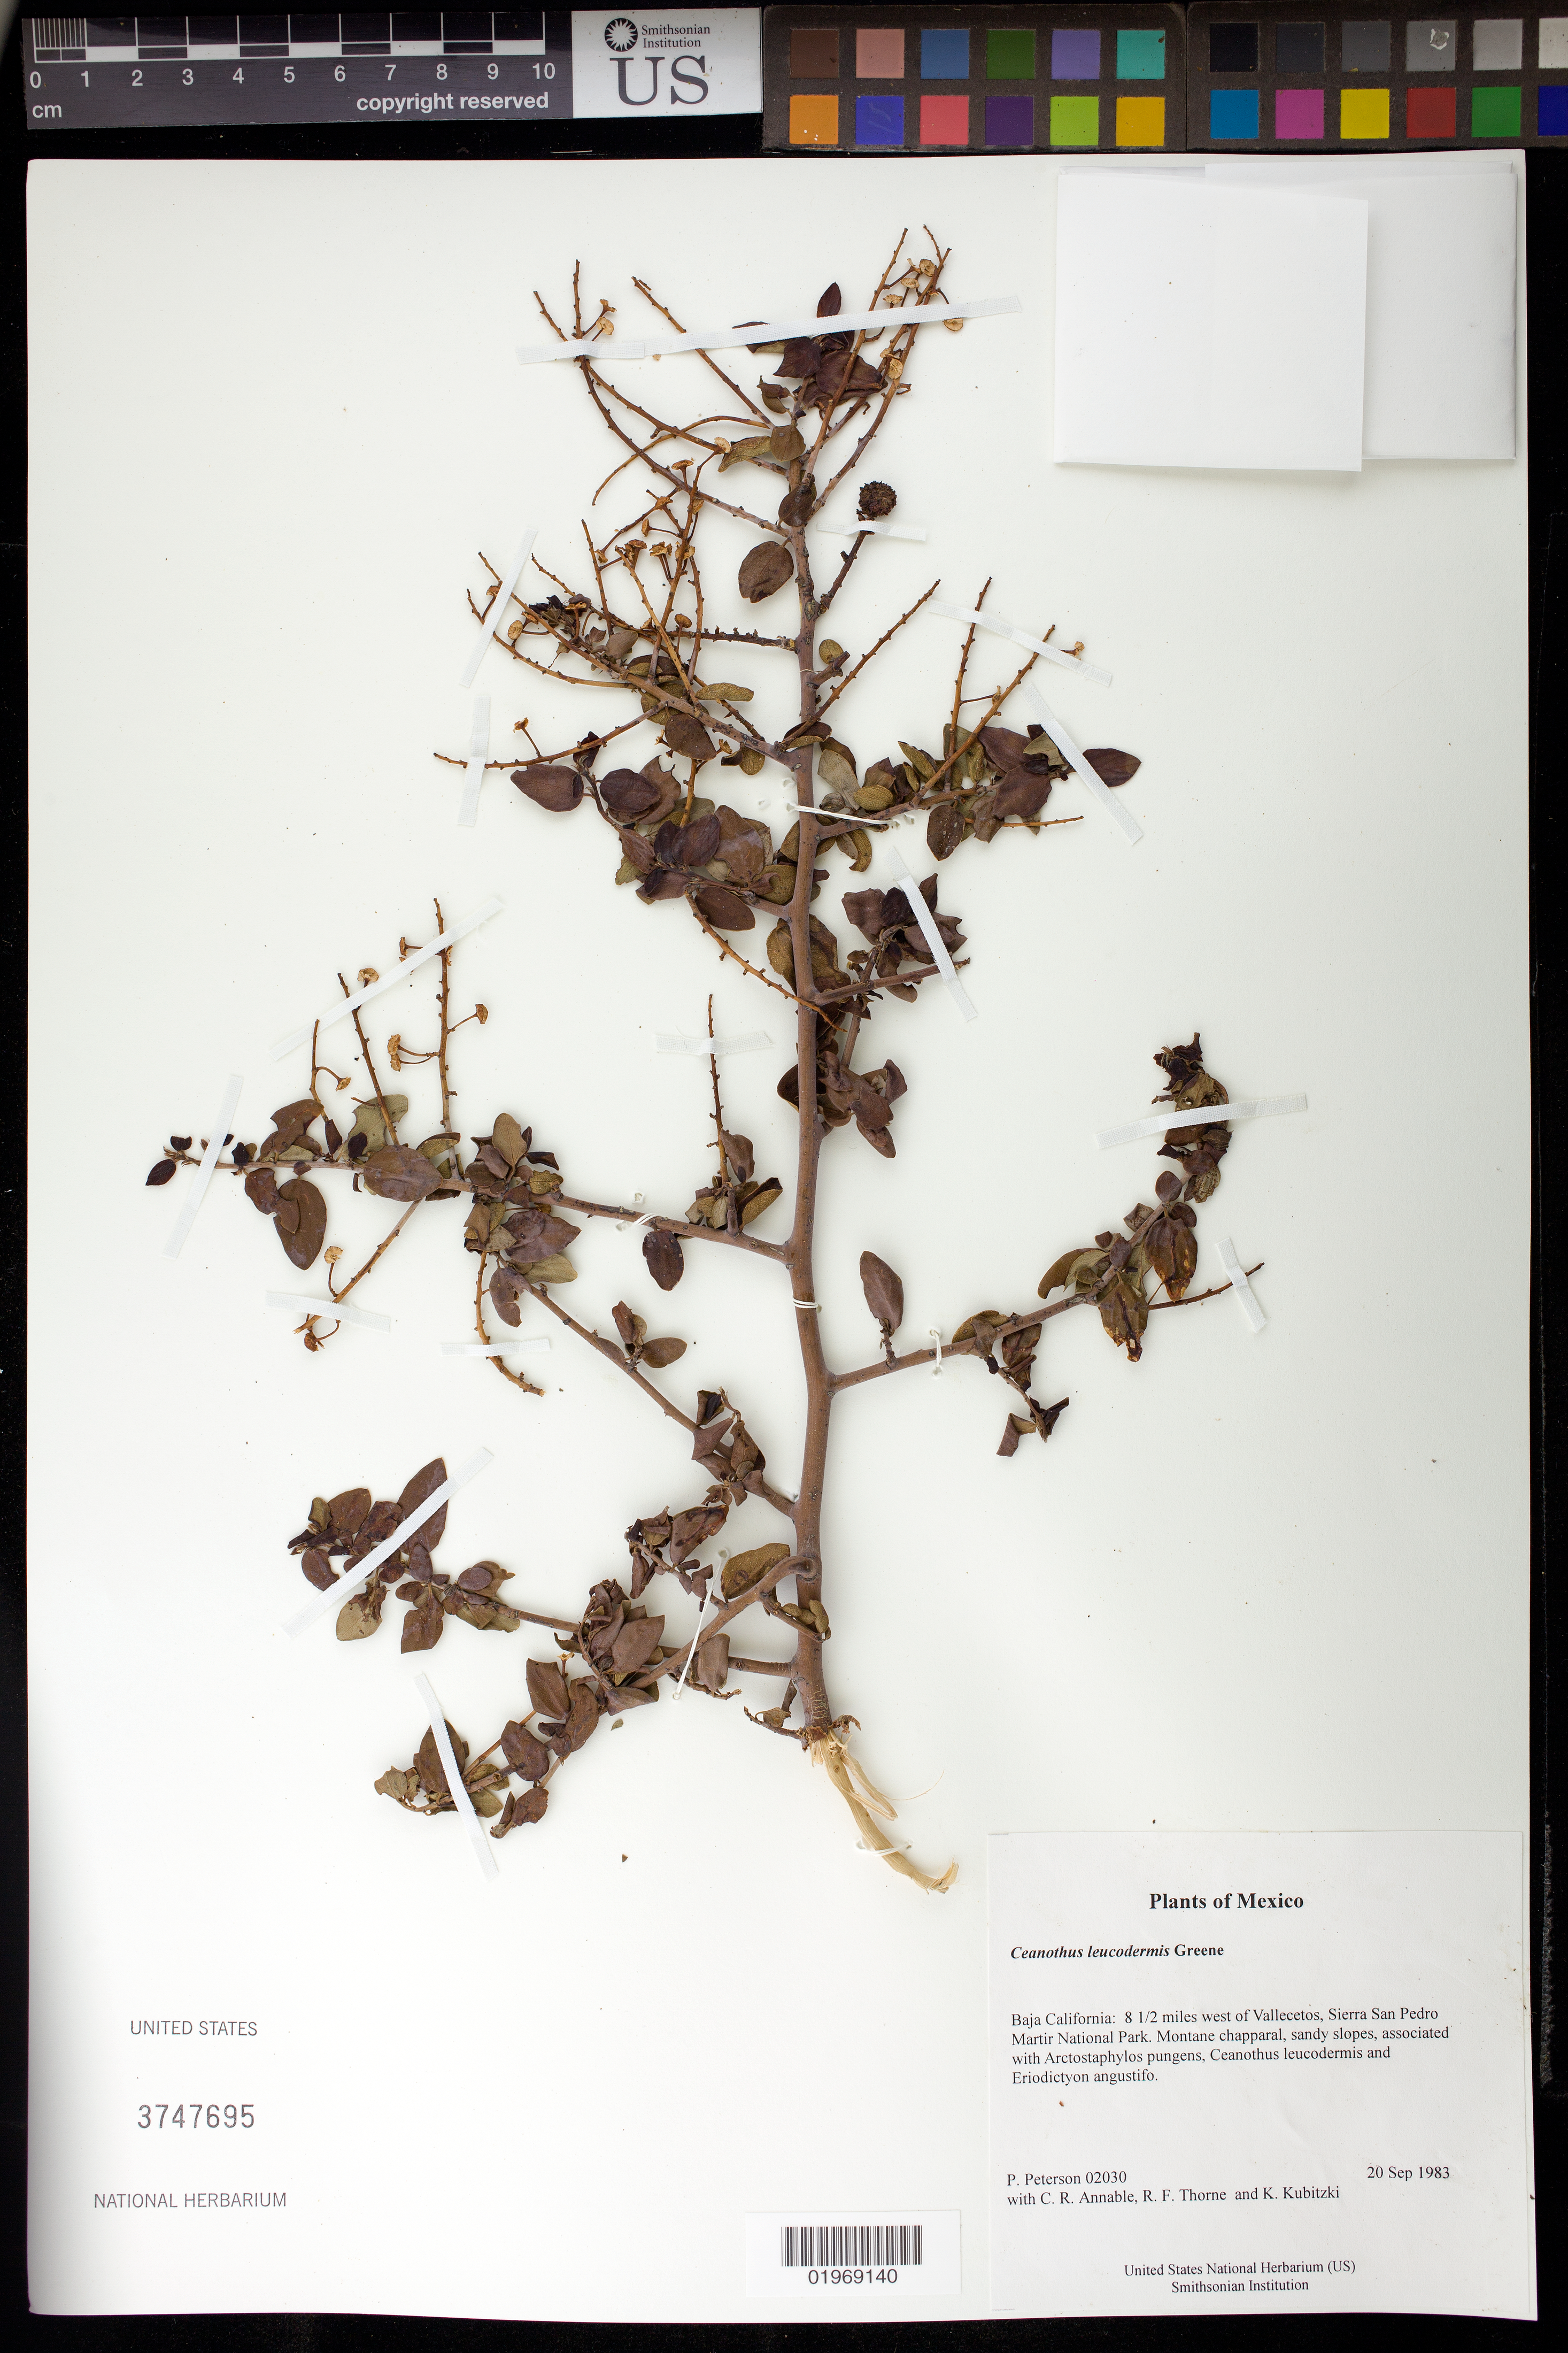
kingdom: Plantae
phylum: Tracheophyta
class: Magnoliopsida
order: Rosales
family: Rhamnaceae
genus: Ceanothus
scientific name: Ceanothus leucodermis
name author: Greene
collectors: P. M. Peterson, C. R. Annable, R. F. Thorne & K. Kubitzki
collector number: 02030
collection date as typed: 20 Sep 1983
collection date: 1983-09-20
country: Mexico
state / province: Baja California Norte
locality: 8 1/2 miles west of Vallecetos, Sierra San Pedro Martir National Park.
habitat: Montane chapparal, sandy slopes, associated with Arctostaphylos pungens, Ceanothus leucodermis and Eriodictyon angustifo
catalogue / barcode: US 3747695